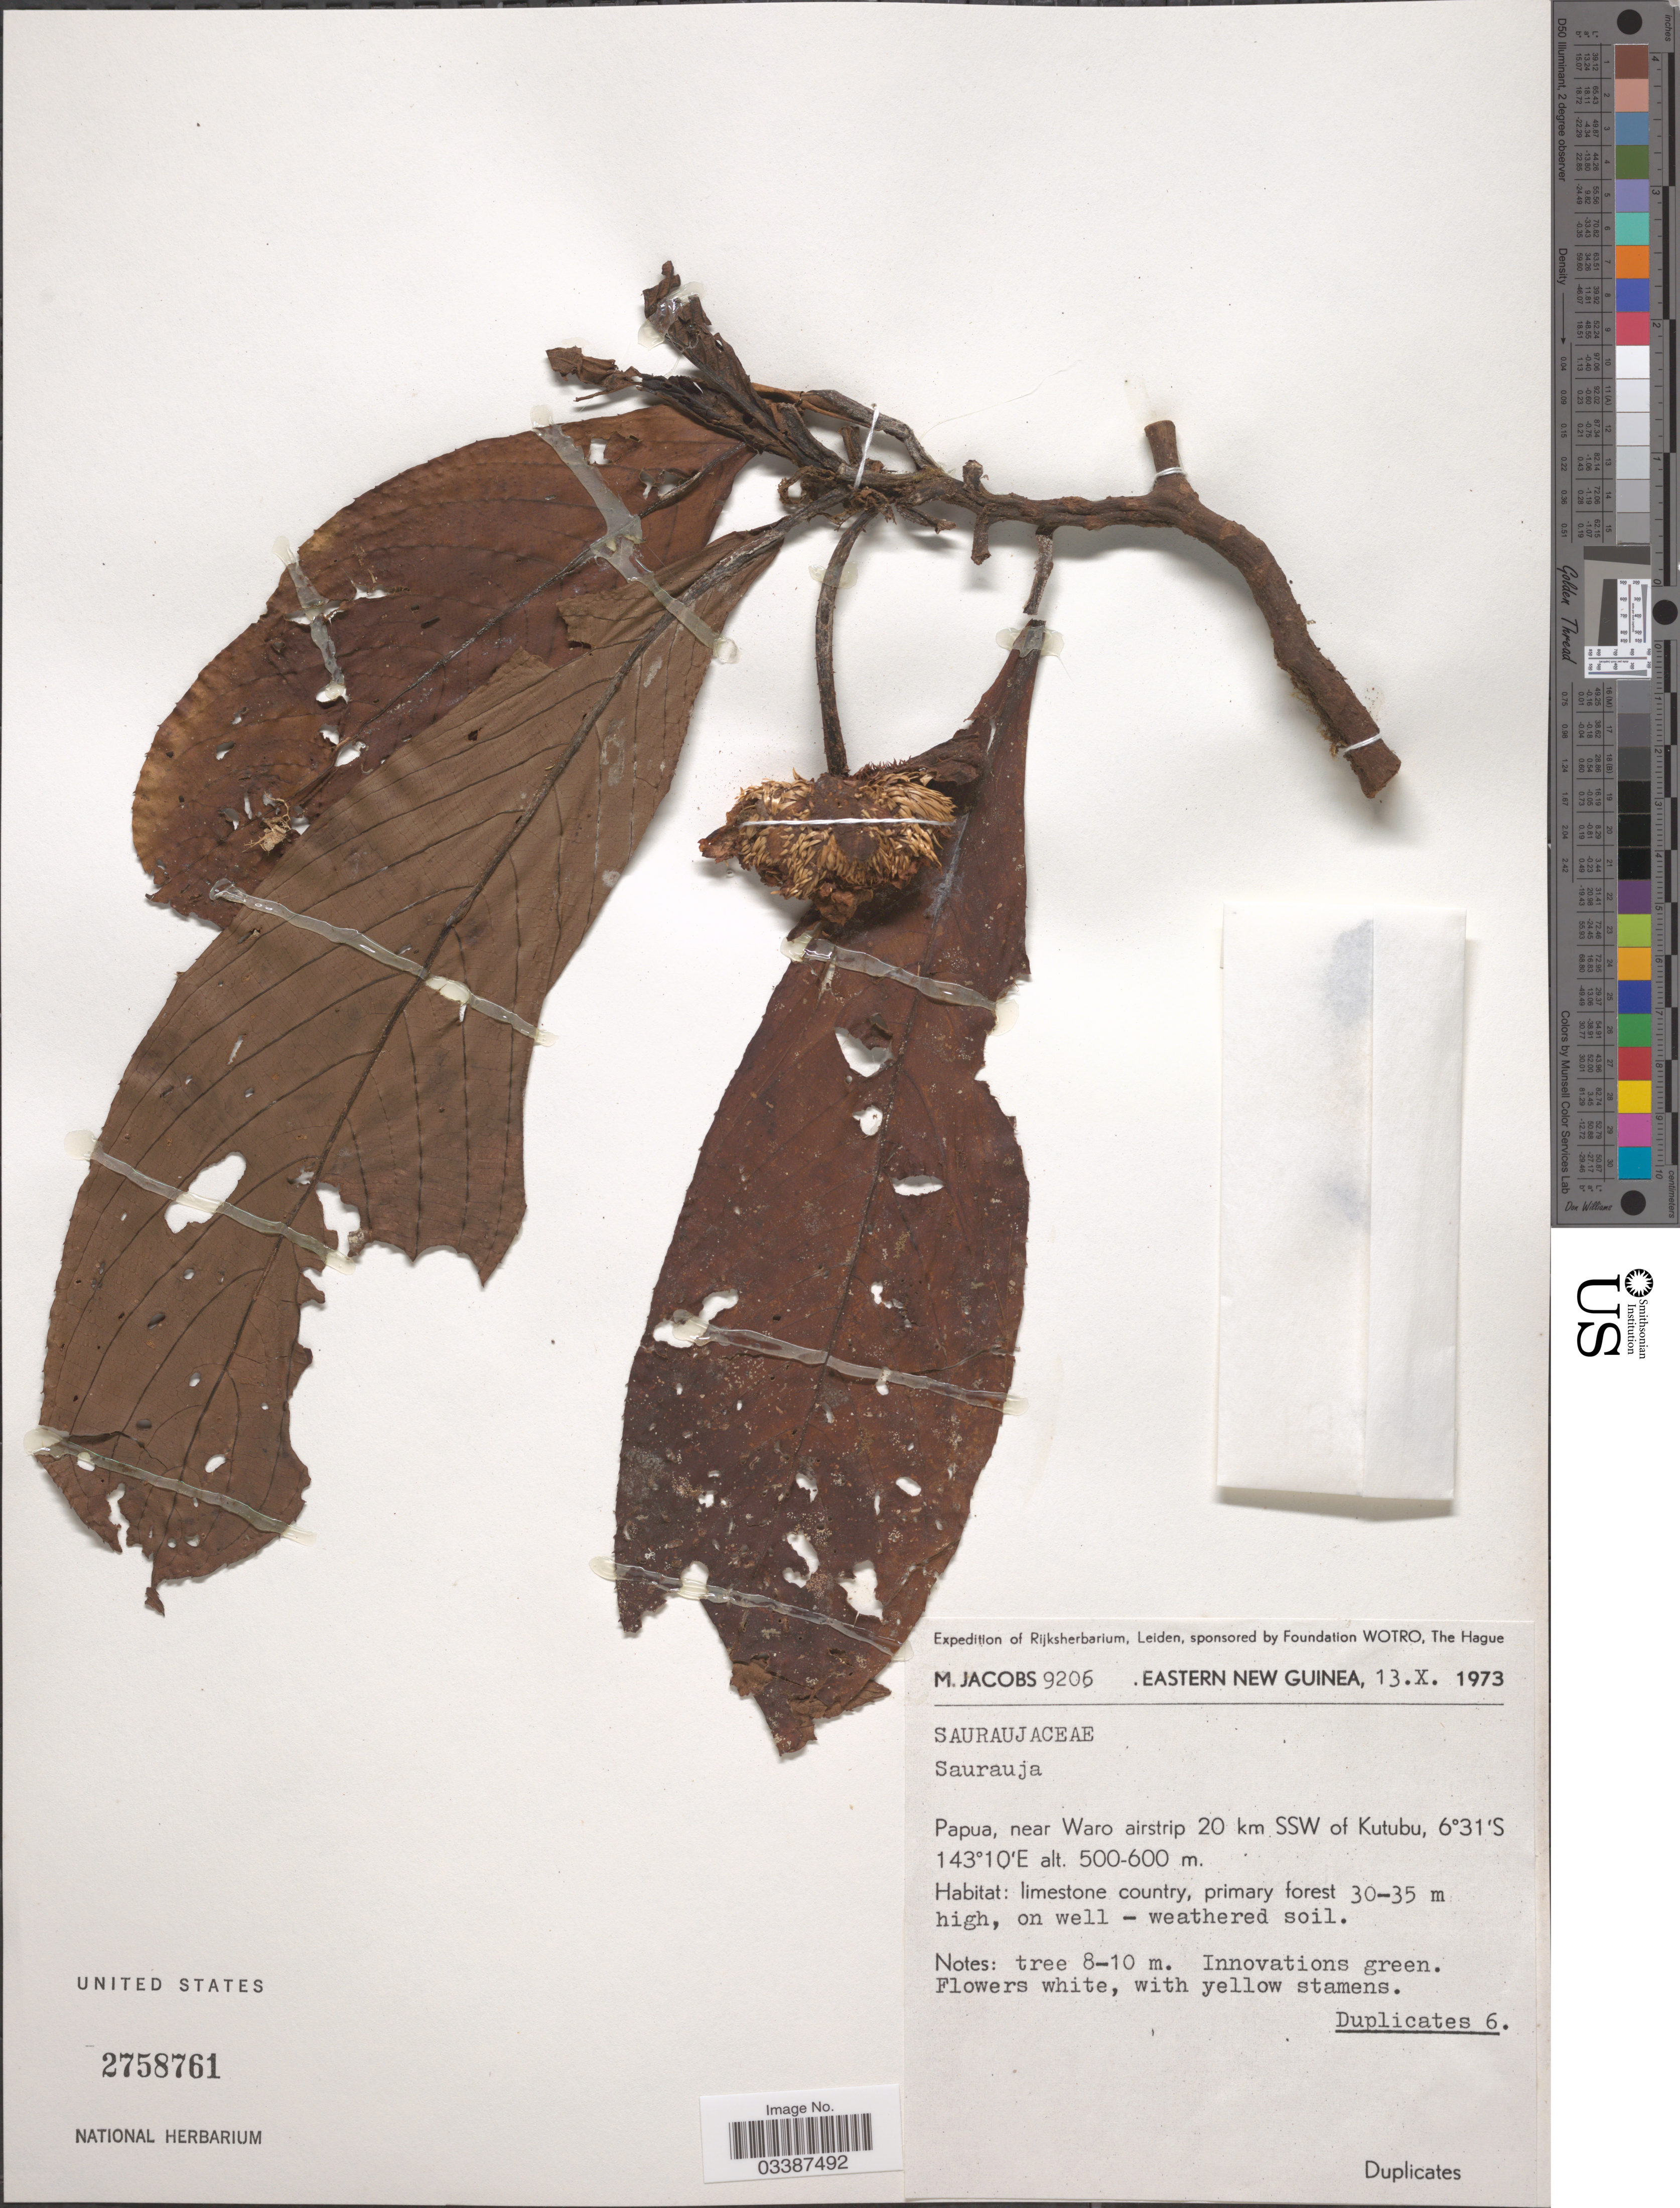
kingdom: Plantae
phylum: Tracheophyta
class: Magnoliopsida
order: Ericales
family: Actinidiaceae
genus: Saurauia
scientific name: Saurauia sp.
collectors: M. Jacobs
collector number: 9206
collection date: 1973-10-13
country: Papua New Guinea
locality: Eastern New Guinea. Papua, near Waro airstrip 20 km SSW of Kutubu.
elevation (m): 500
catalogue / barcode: US 2758761